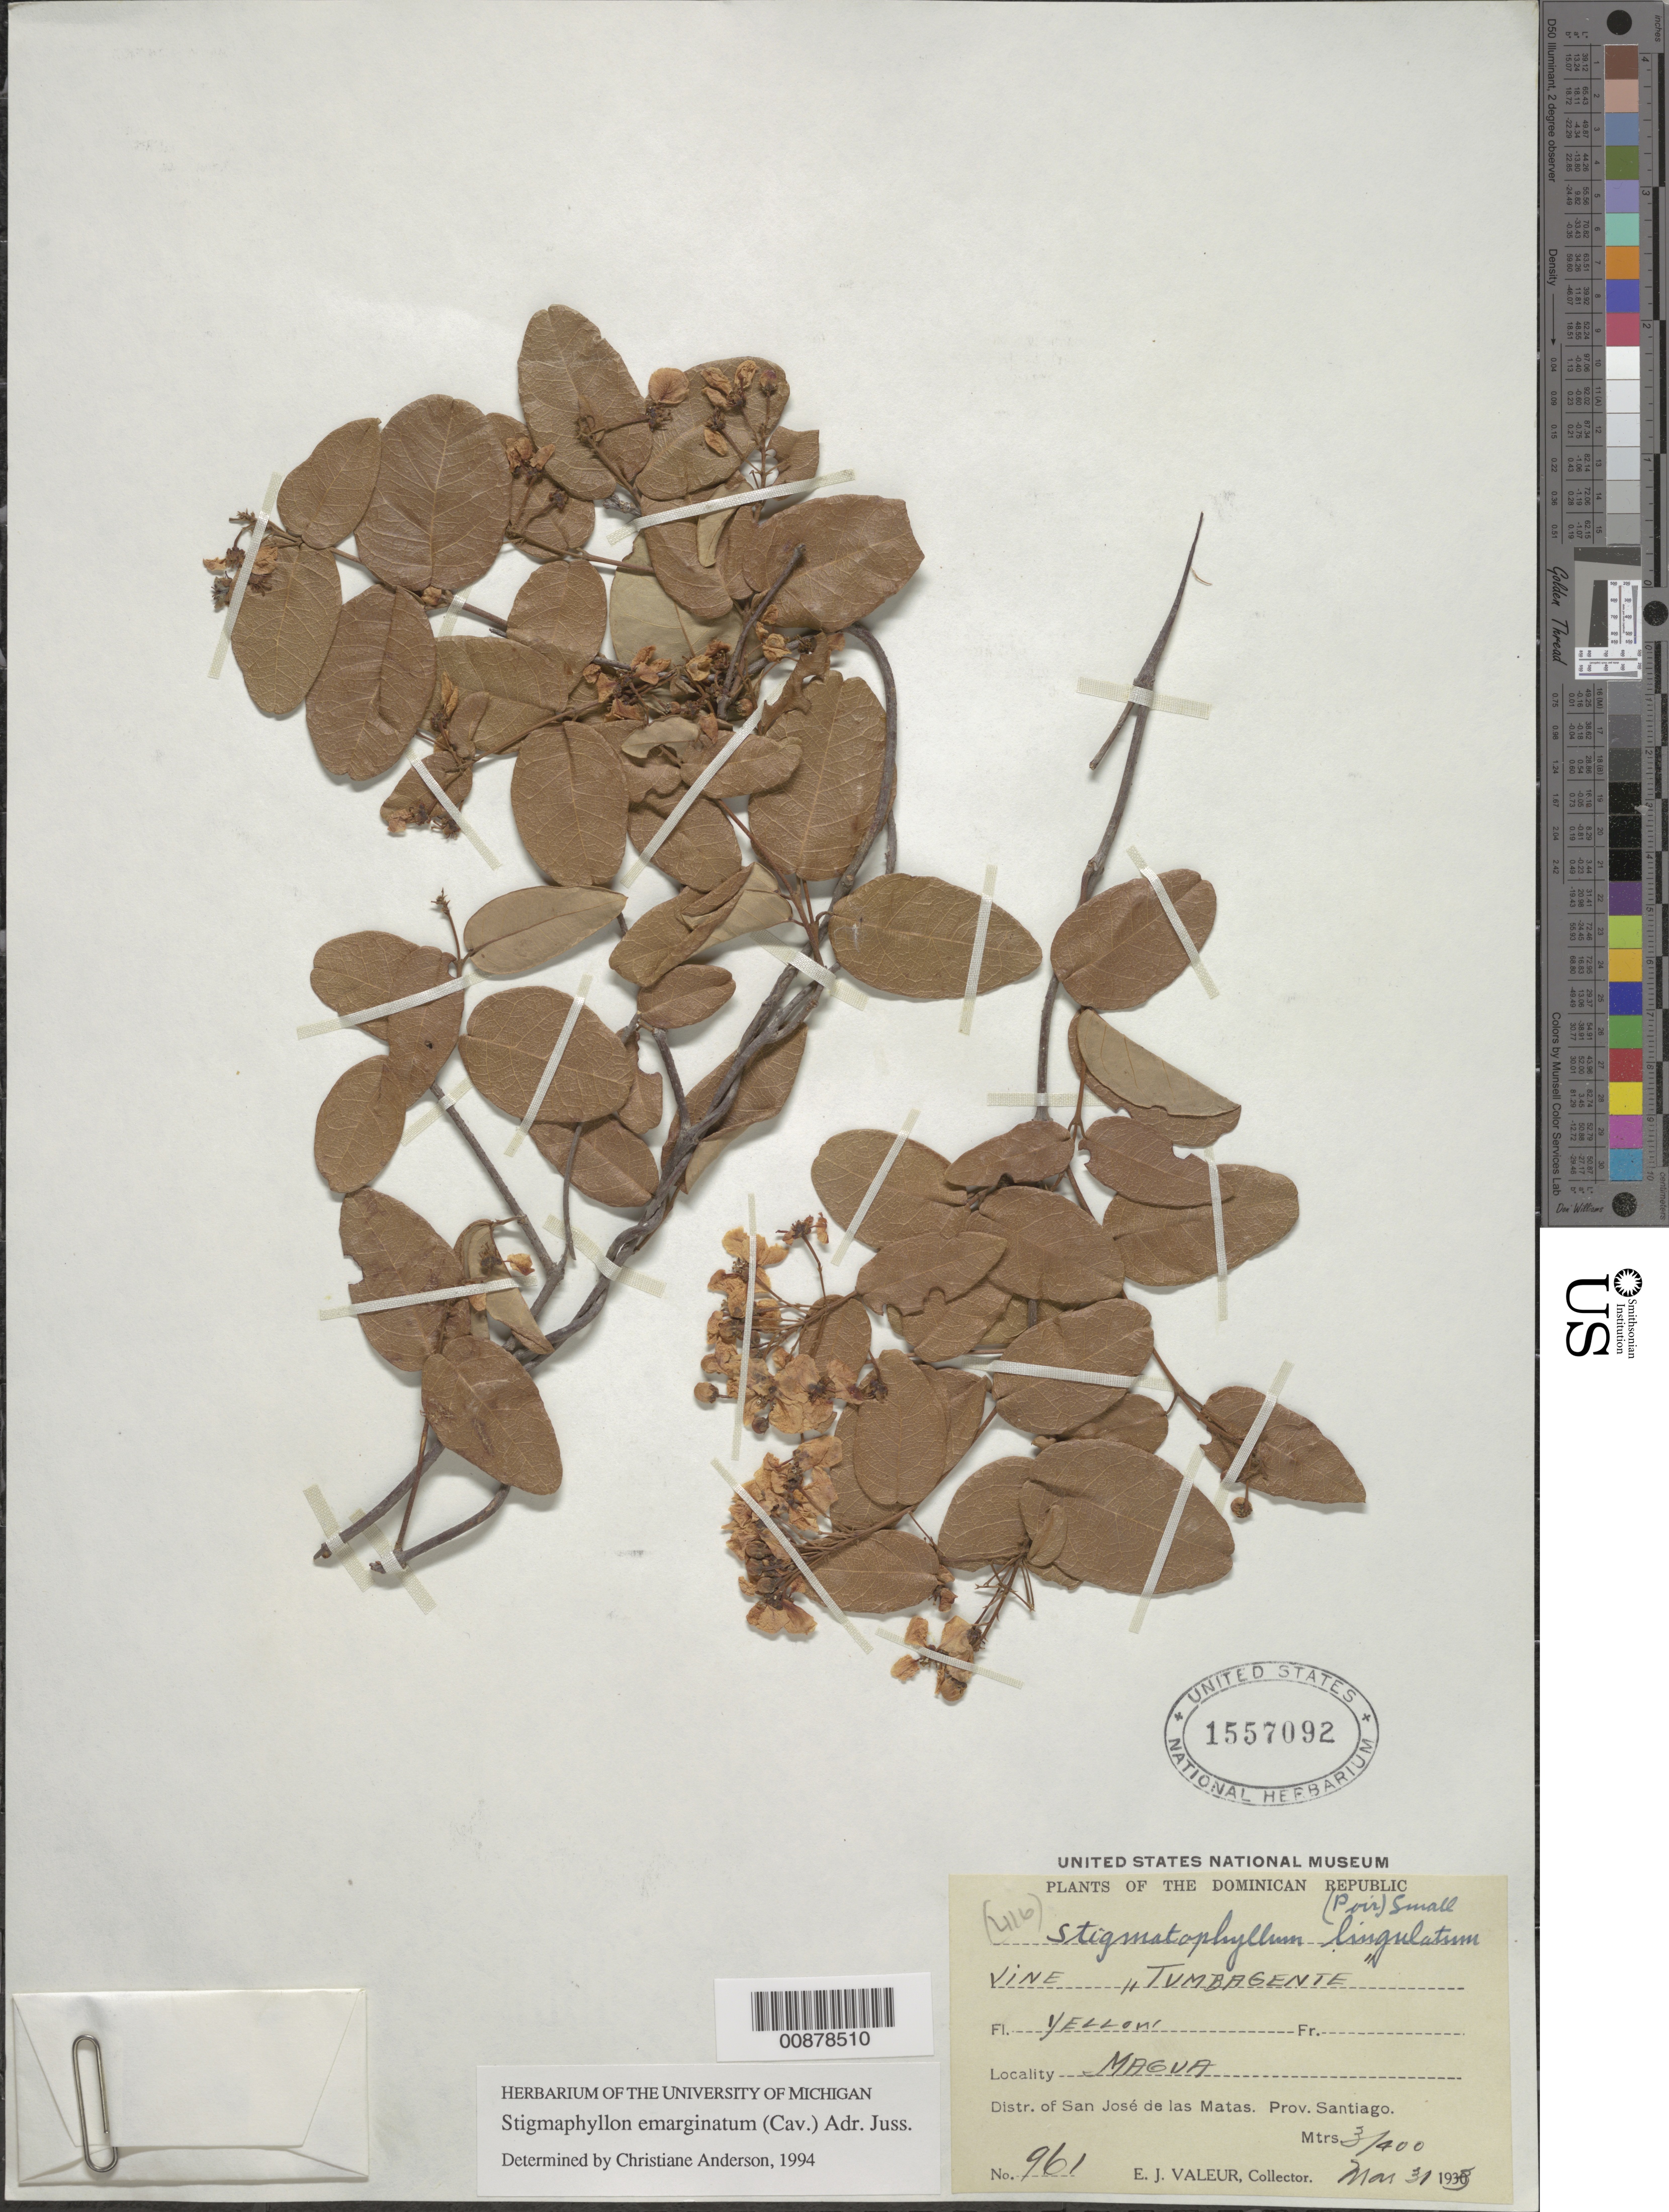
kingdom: Plantae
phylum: Tracheophyta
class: Magnoliopsida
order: Malpighiales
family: Malpighiaceae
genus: Stigmaphyllon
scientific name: Stigmaphyllon emarginatum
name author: (Cav.) A. Juss.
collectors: E. Valeur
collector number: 961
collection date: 1933-03-31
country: Dominican Republic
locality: Magua. Distr. of San José de las Matas. Prov. Santiago.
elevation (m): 300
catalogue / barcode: US 1557092